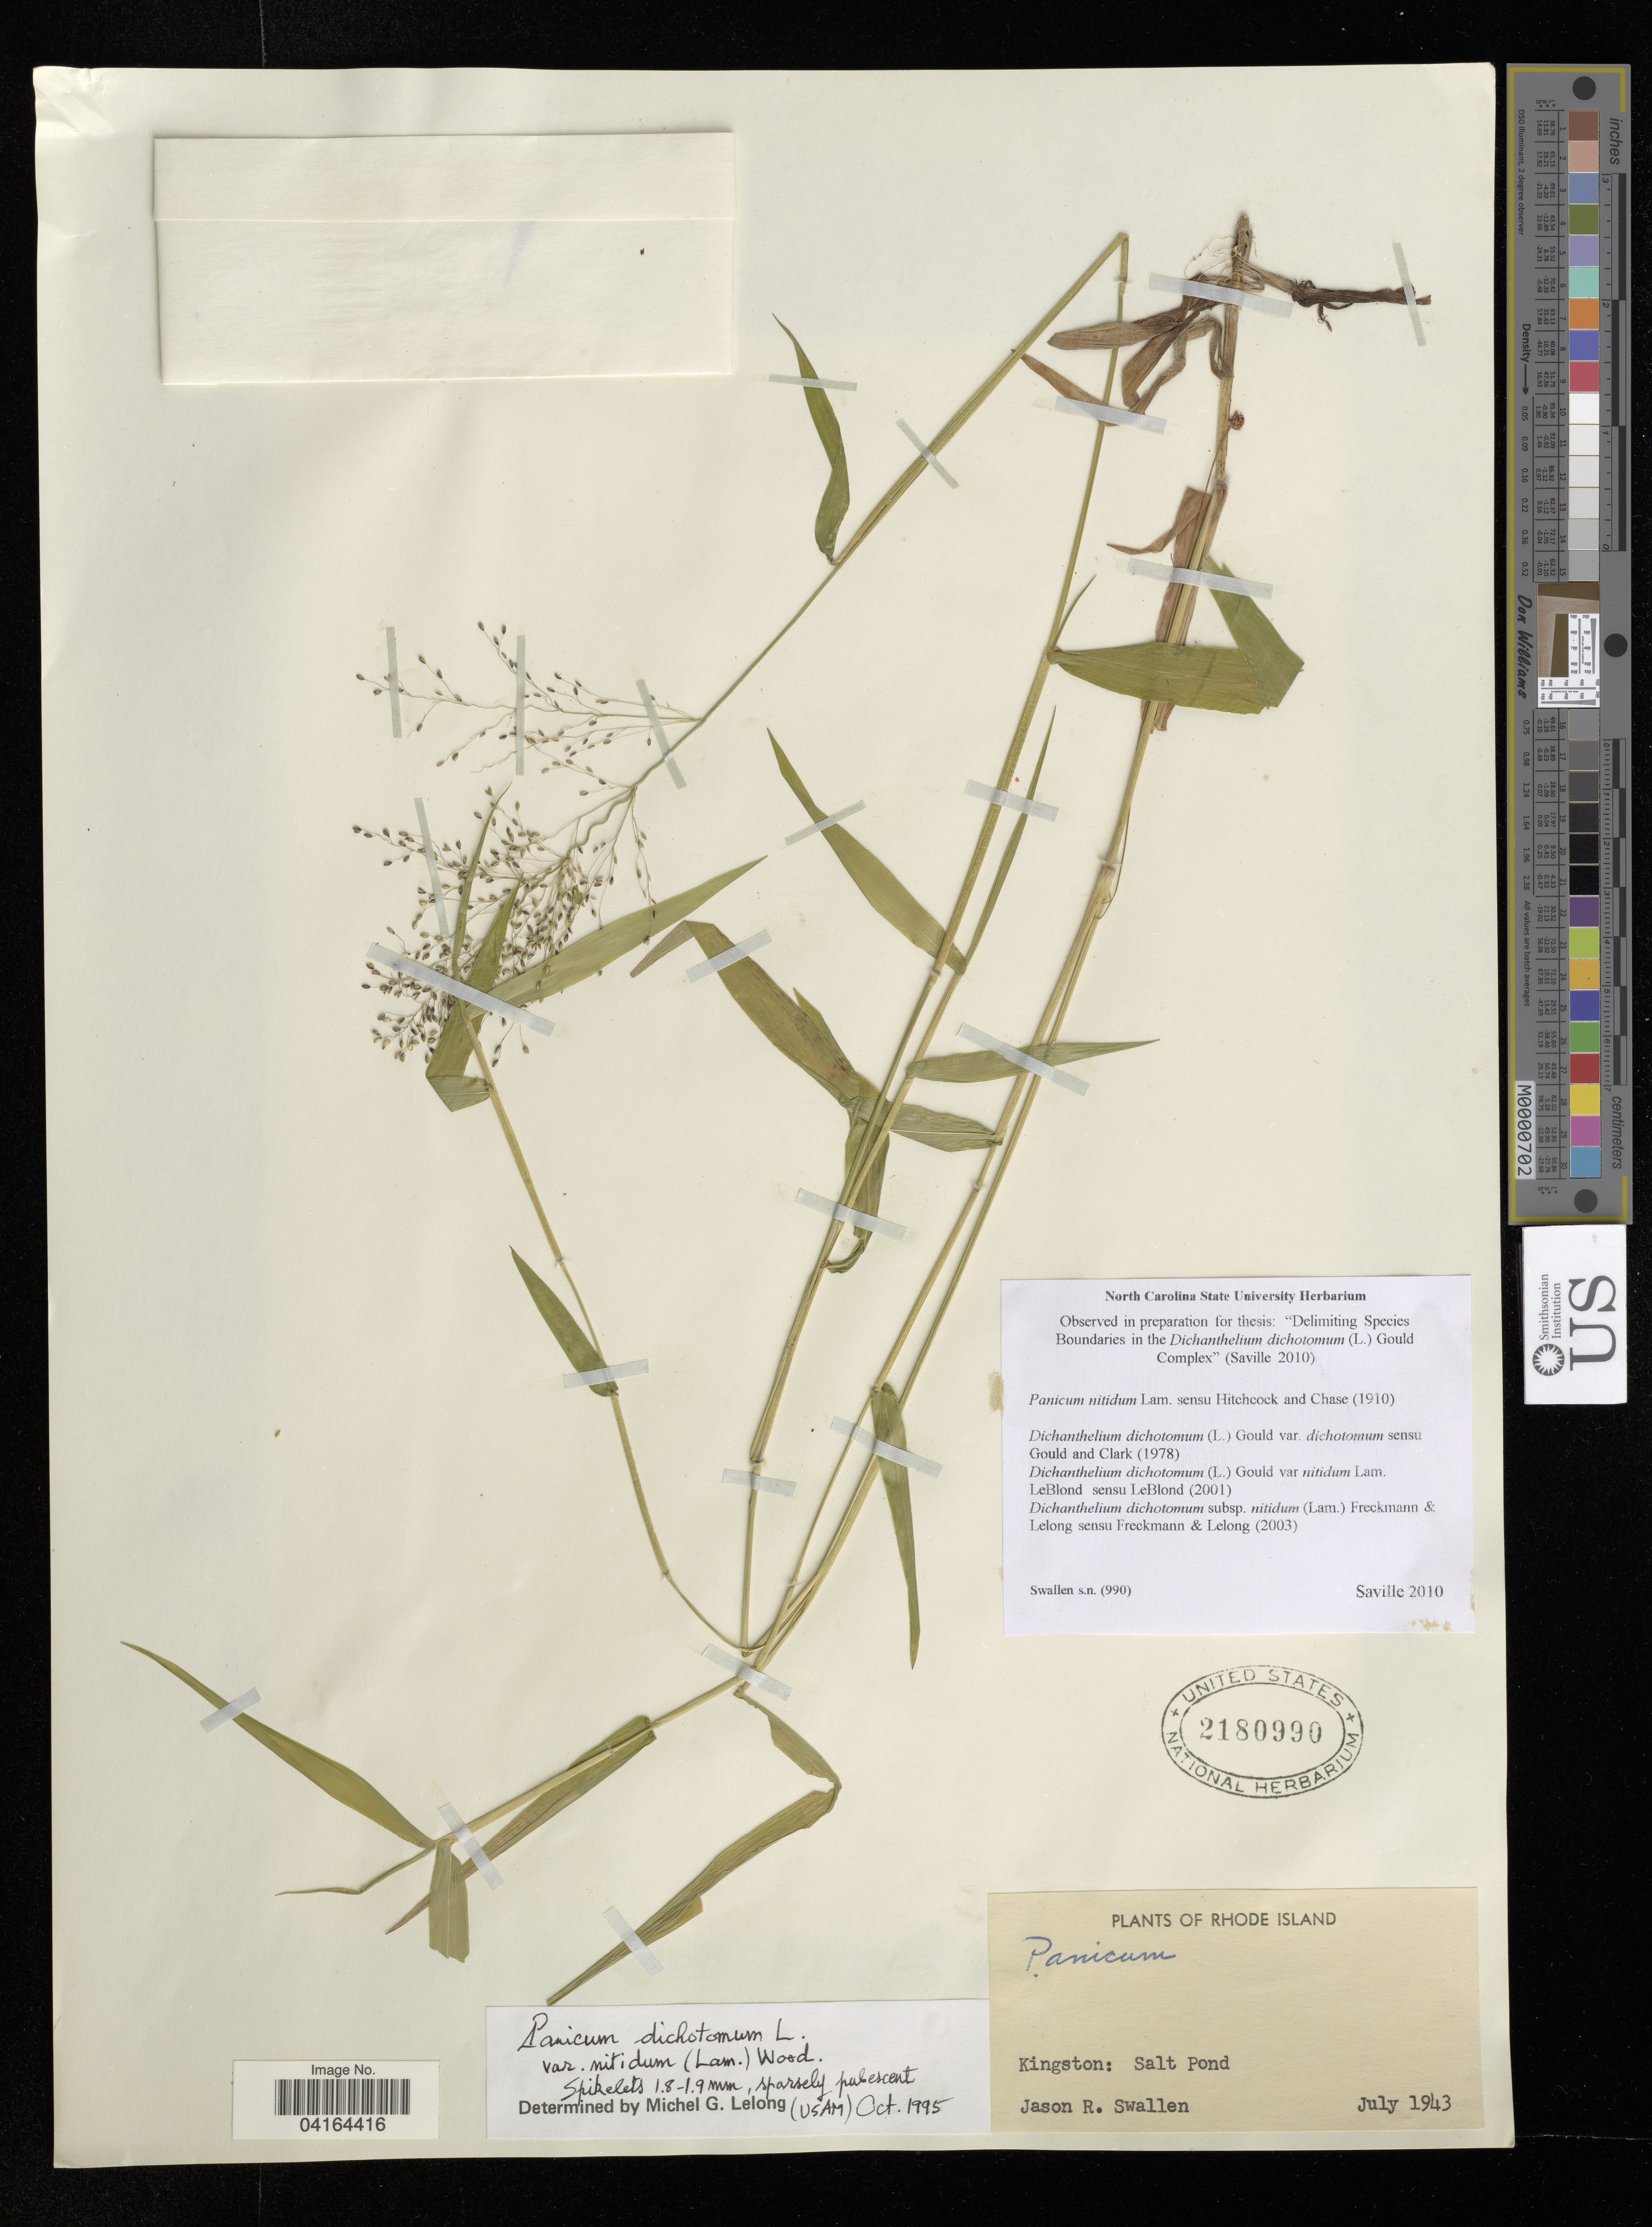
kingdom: Plantae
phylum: Tracheophyta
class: Liliopsida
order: Poales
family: Poaceae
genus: Dichanthelium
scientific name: Dichanthelium dichotomum subsp. lucidum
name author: (Ashe) Freckmann & Lelong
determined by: Saville, A. C., (NCSC), North Carolina State University (UNITED STATES)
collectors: J. R. Swallen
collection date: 1943-07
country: United States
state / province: Rhode Island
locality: Kingston: Salt Pond.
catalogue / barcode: US 2180990